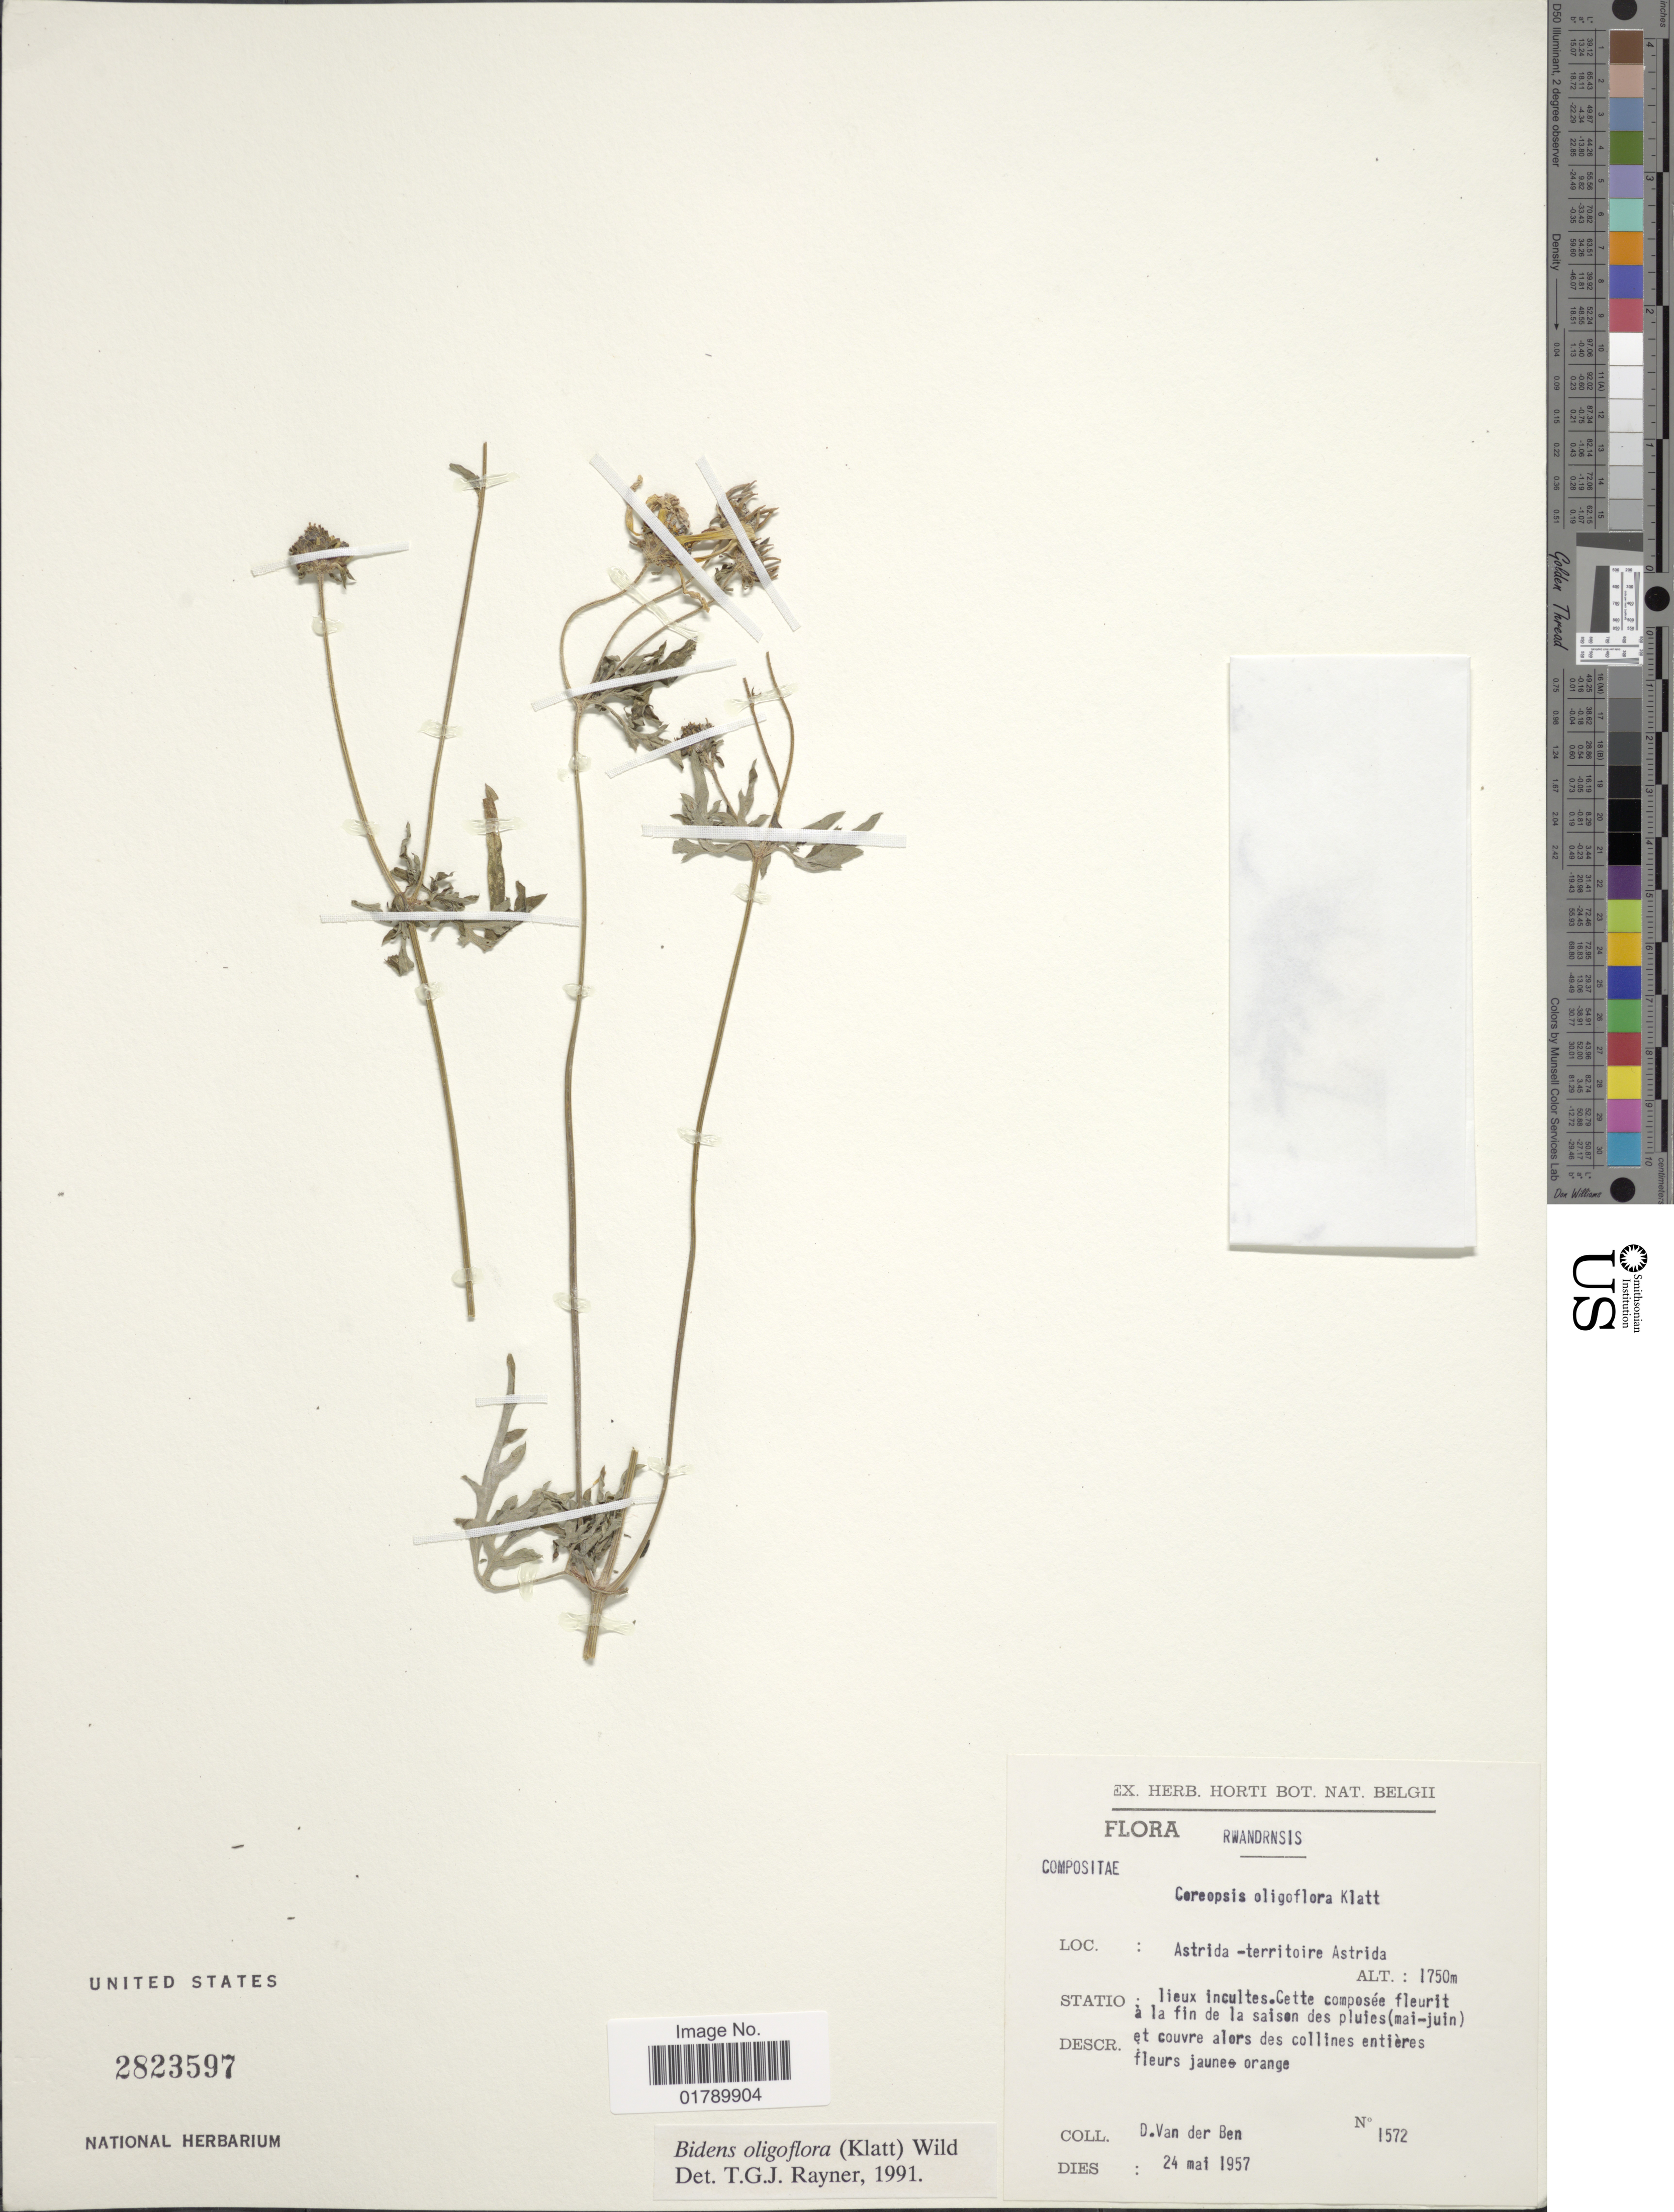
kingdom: Plantae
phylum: Tracheophyta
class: Magnoliopsida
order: Asterales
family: Asteraceae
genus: Bidens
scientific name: Bidens oligoflora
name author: (Klatt) Wild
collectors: D. Van Der Ben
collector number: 1572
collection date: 1957-05-24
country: Rwanda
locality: Rwandrnsis. Astrida-territoire Astrida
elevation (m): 1750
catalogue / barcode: US 2823597